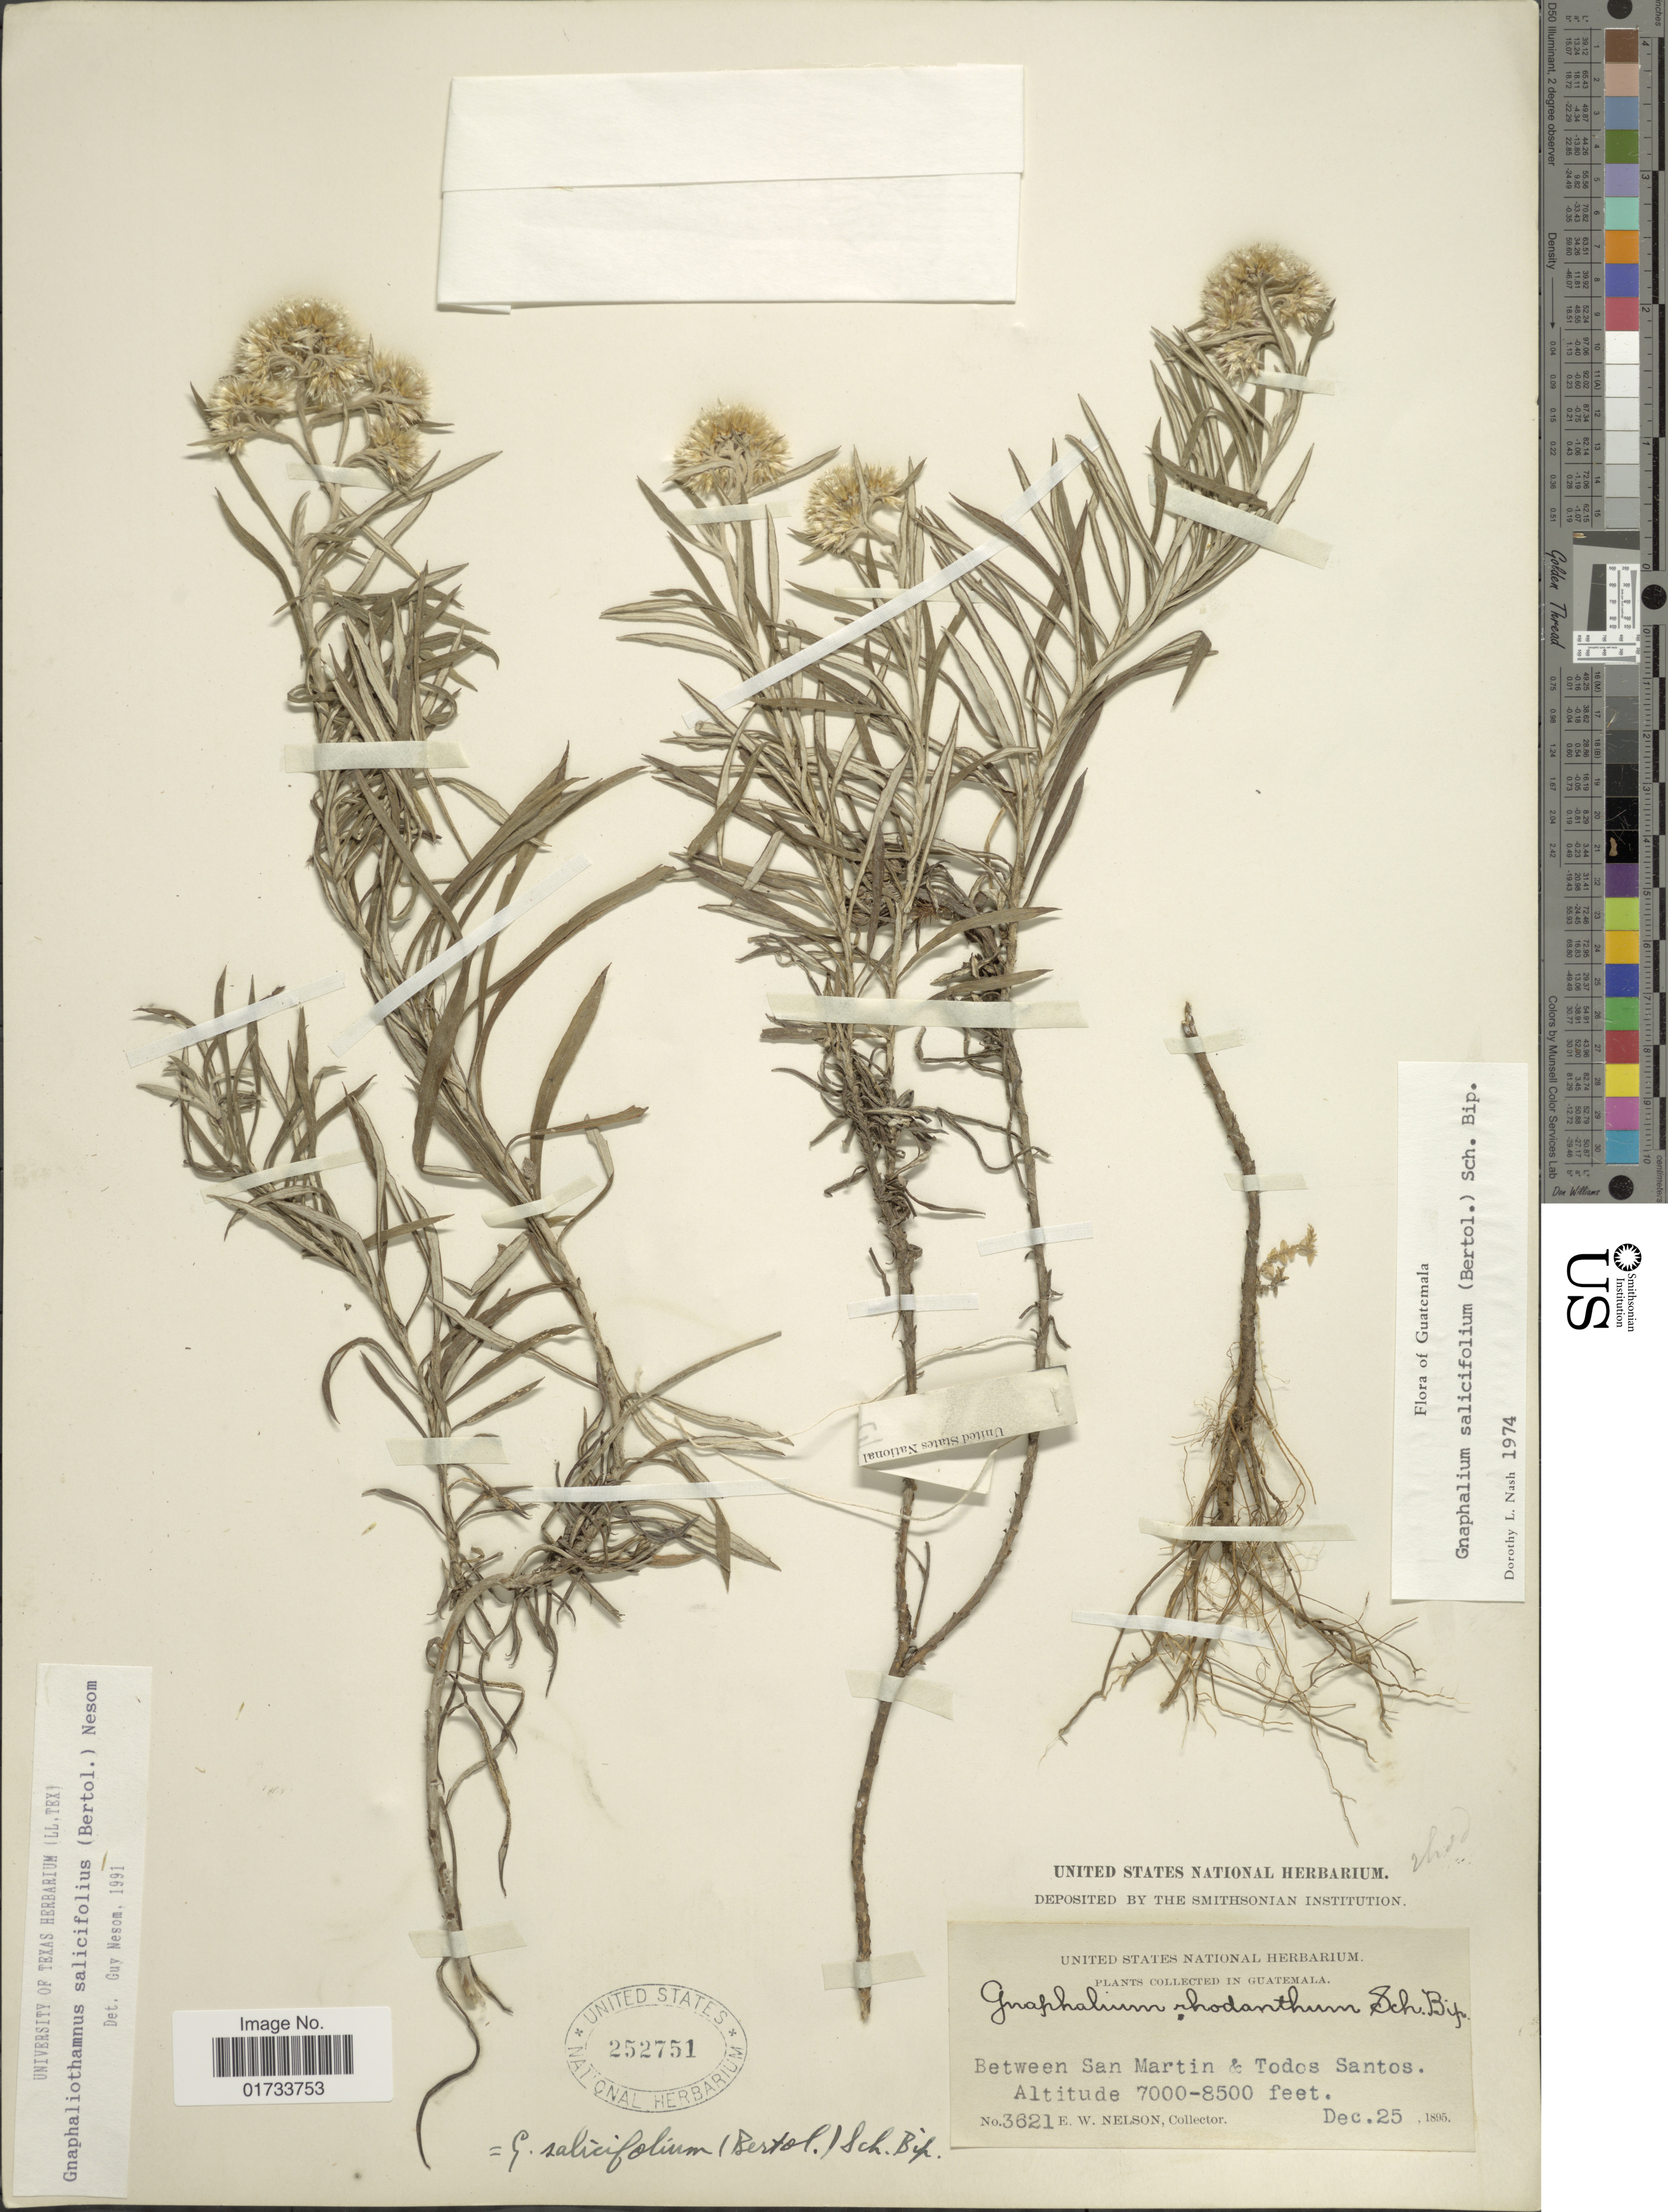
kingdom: Plantae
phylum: Tracheophyta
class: Magnoliopsida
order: Asterales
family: Asteraceae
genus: Chionolaena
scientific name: Chionolaena salicifolia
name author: (Bertol.) G.L. Nesom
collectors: E. W. Nelson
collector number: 3621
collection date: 1895-12-25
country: Guatemala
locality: Between San Martin & Todos Santos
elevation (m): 2134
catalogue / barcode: US 252751